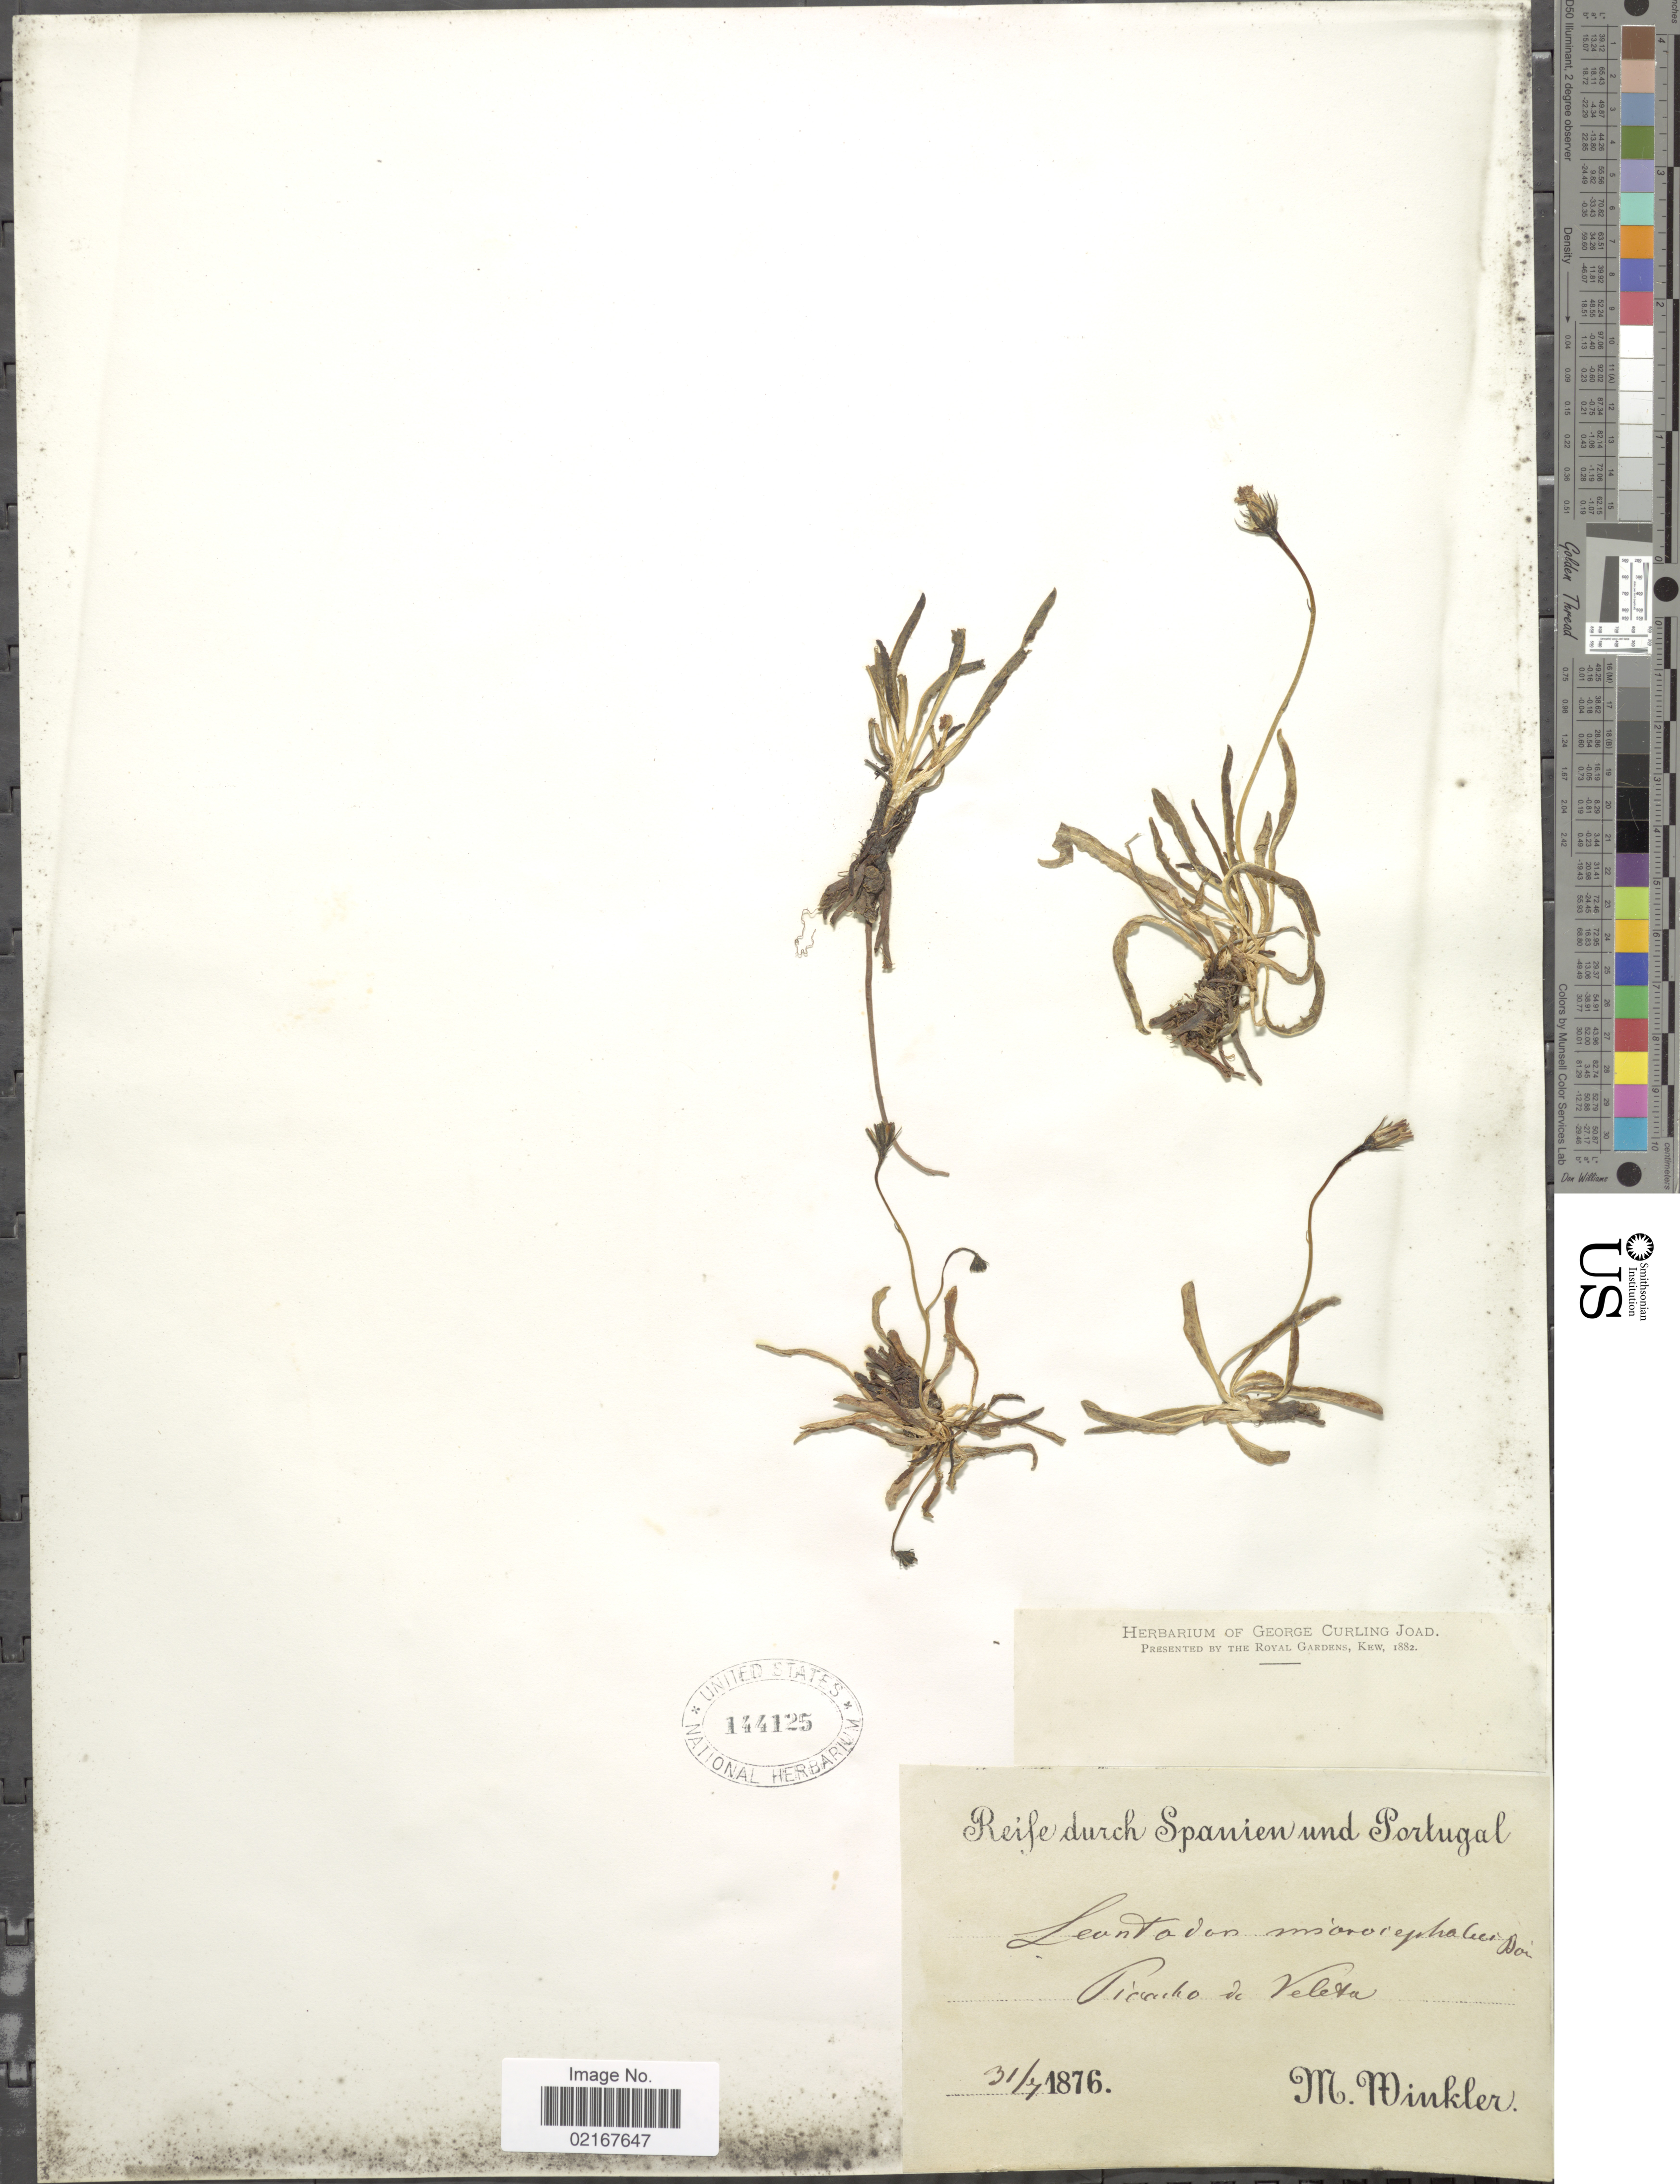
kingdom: Plantae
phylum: Tracheophyta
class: Magnoliopsida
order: Asterales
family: Asteraceae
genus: Scorzoneroides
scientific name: Scorzoneroides microcephala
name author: Holub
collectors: M. Winkler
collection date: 1876-07-31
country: Spain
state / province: Andalucia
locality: Spanien und Portugal, Picacho de Veleta [interpreted]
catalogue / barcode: US 144125